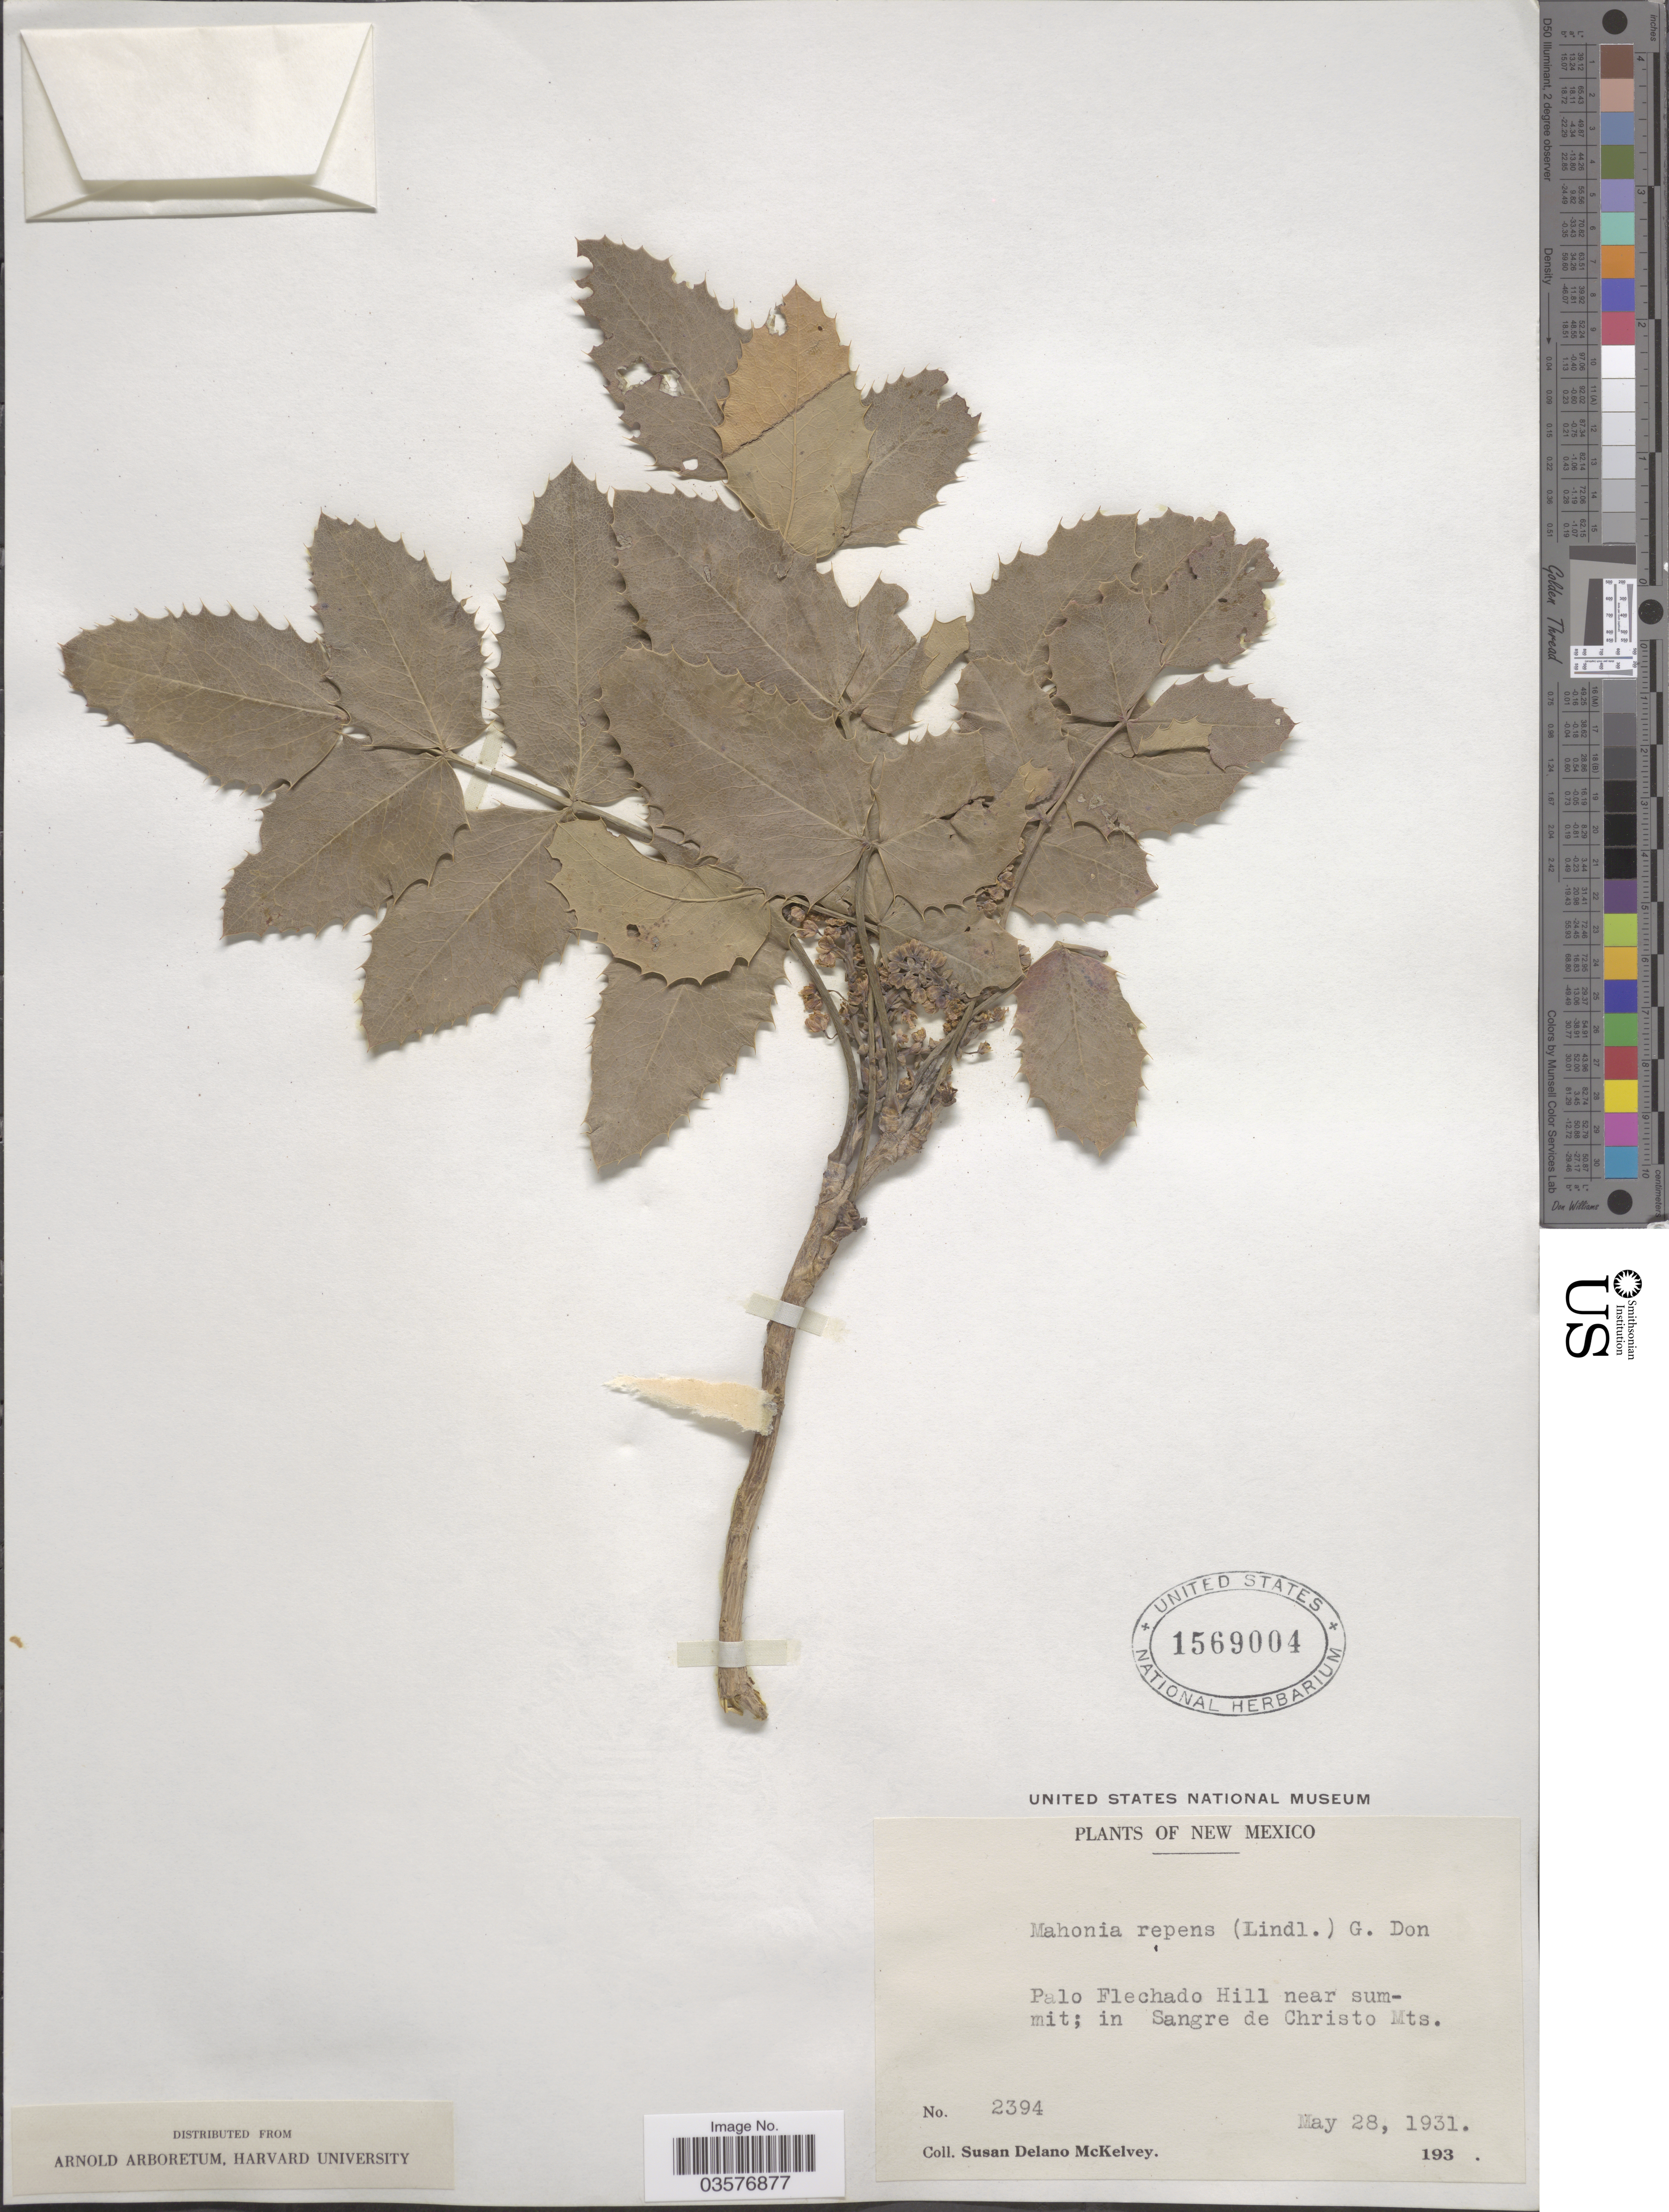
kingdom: Plantae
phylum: Tracheophyta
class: Magnoliopsida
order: Ranunculales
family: Berberidaceae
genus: Mahonia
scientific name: Mahonia repens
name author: (Lindl.) G. Don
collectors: S. A. McKelvey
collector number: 2394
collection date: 1931-05-28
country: United States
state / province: New Mexico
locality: Palo Flechado Hill near summit; in Sangre de Christo Mts.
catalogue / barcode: US 1569004